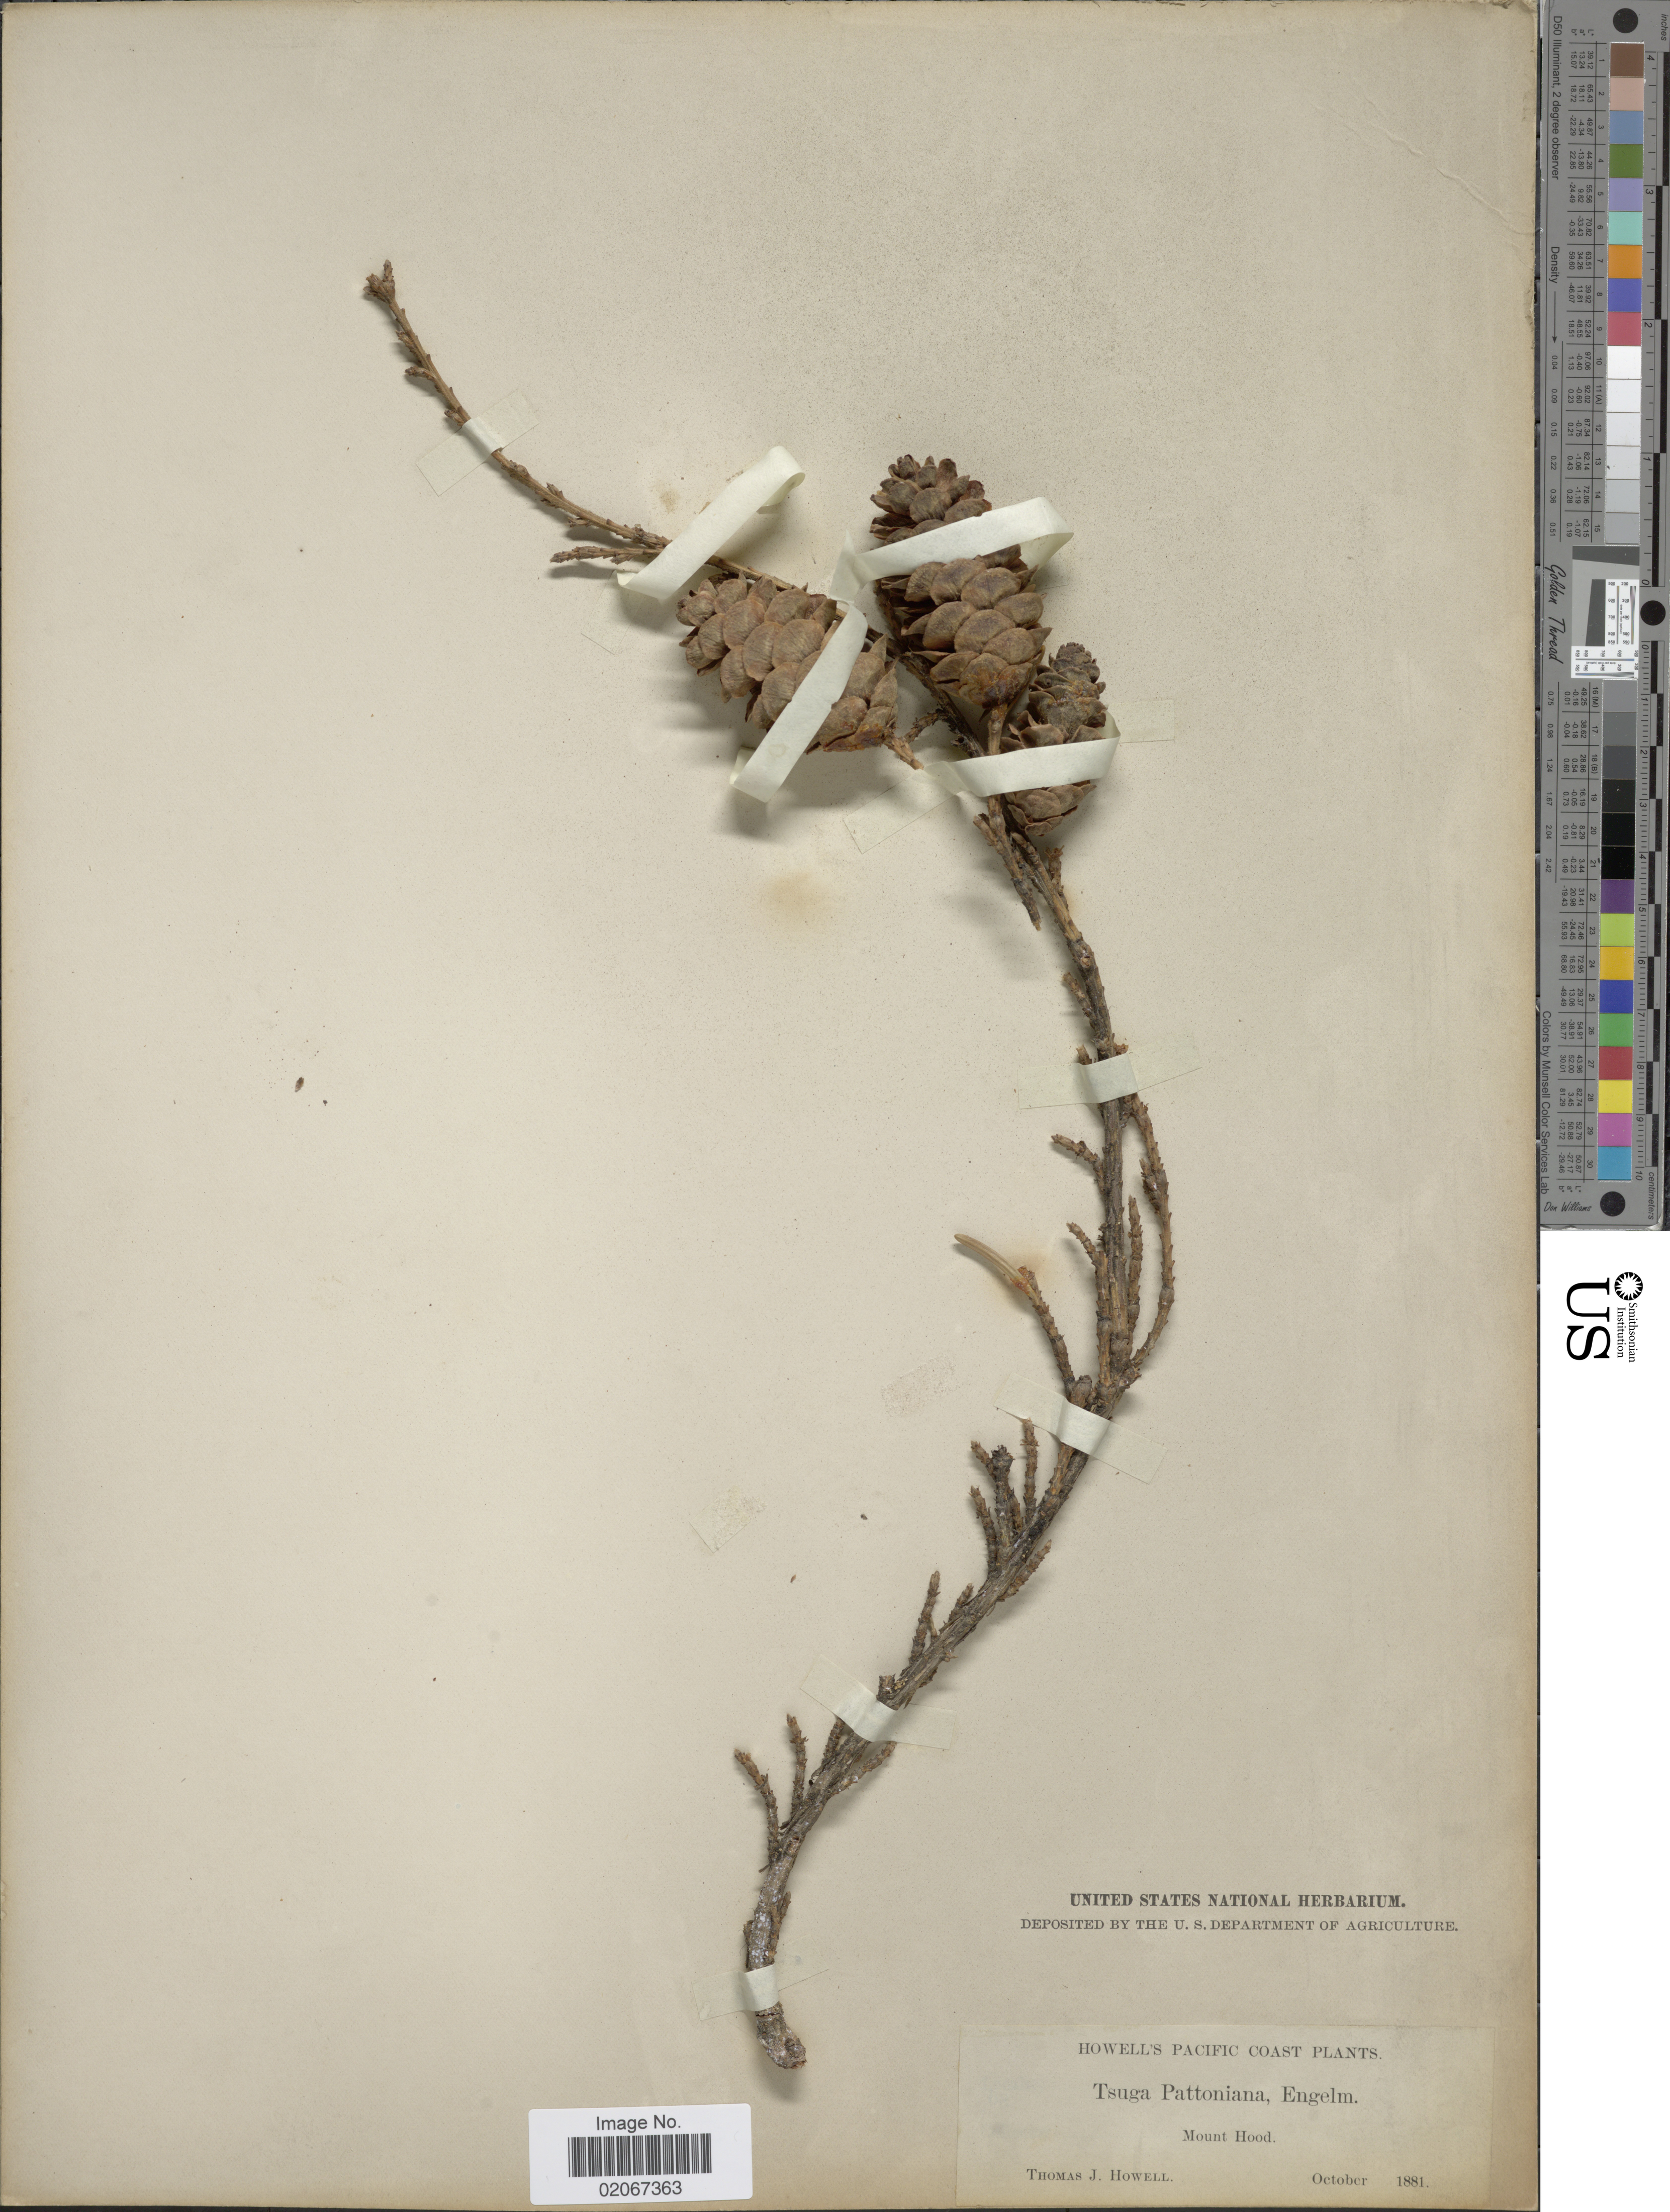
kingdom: Plantae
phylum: Tracheophyta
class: Pinopsida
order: Pinales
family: Pinaceae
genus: Tsuga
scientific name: Tsuga mertensiana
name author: (Bong.) Carrière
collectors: T. J. Howell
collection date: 1881-10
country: United States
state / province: Oregon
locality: Howell's Pacific Coast. Mount Hood